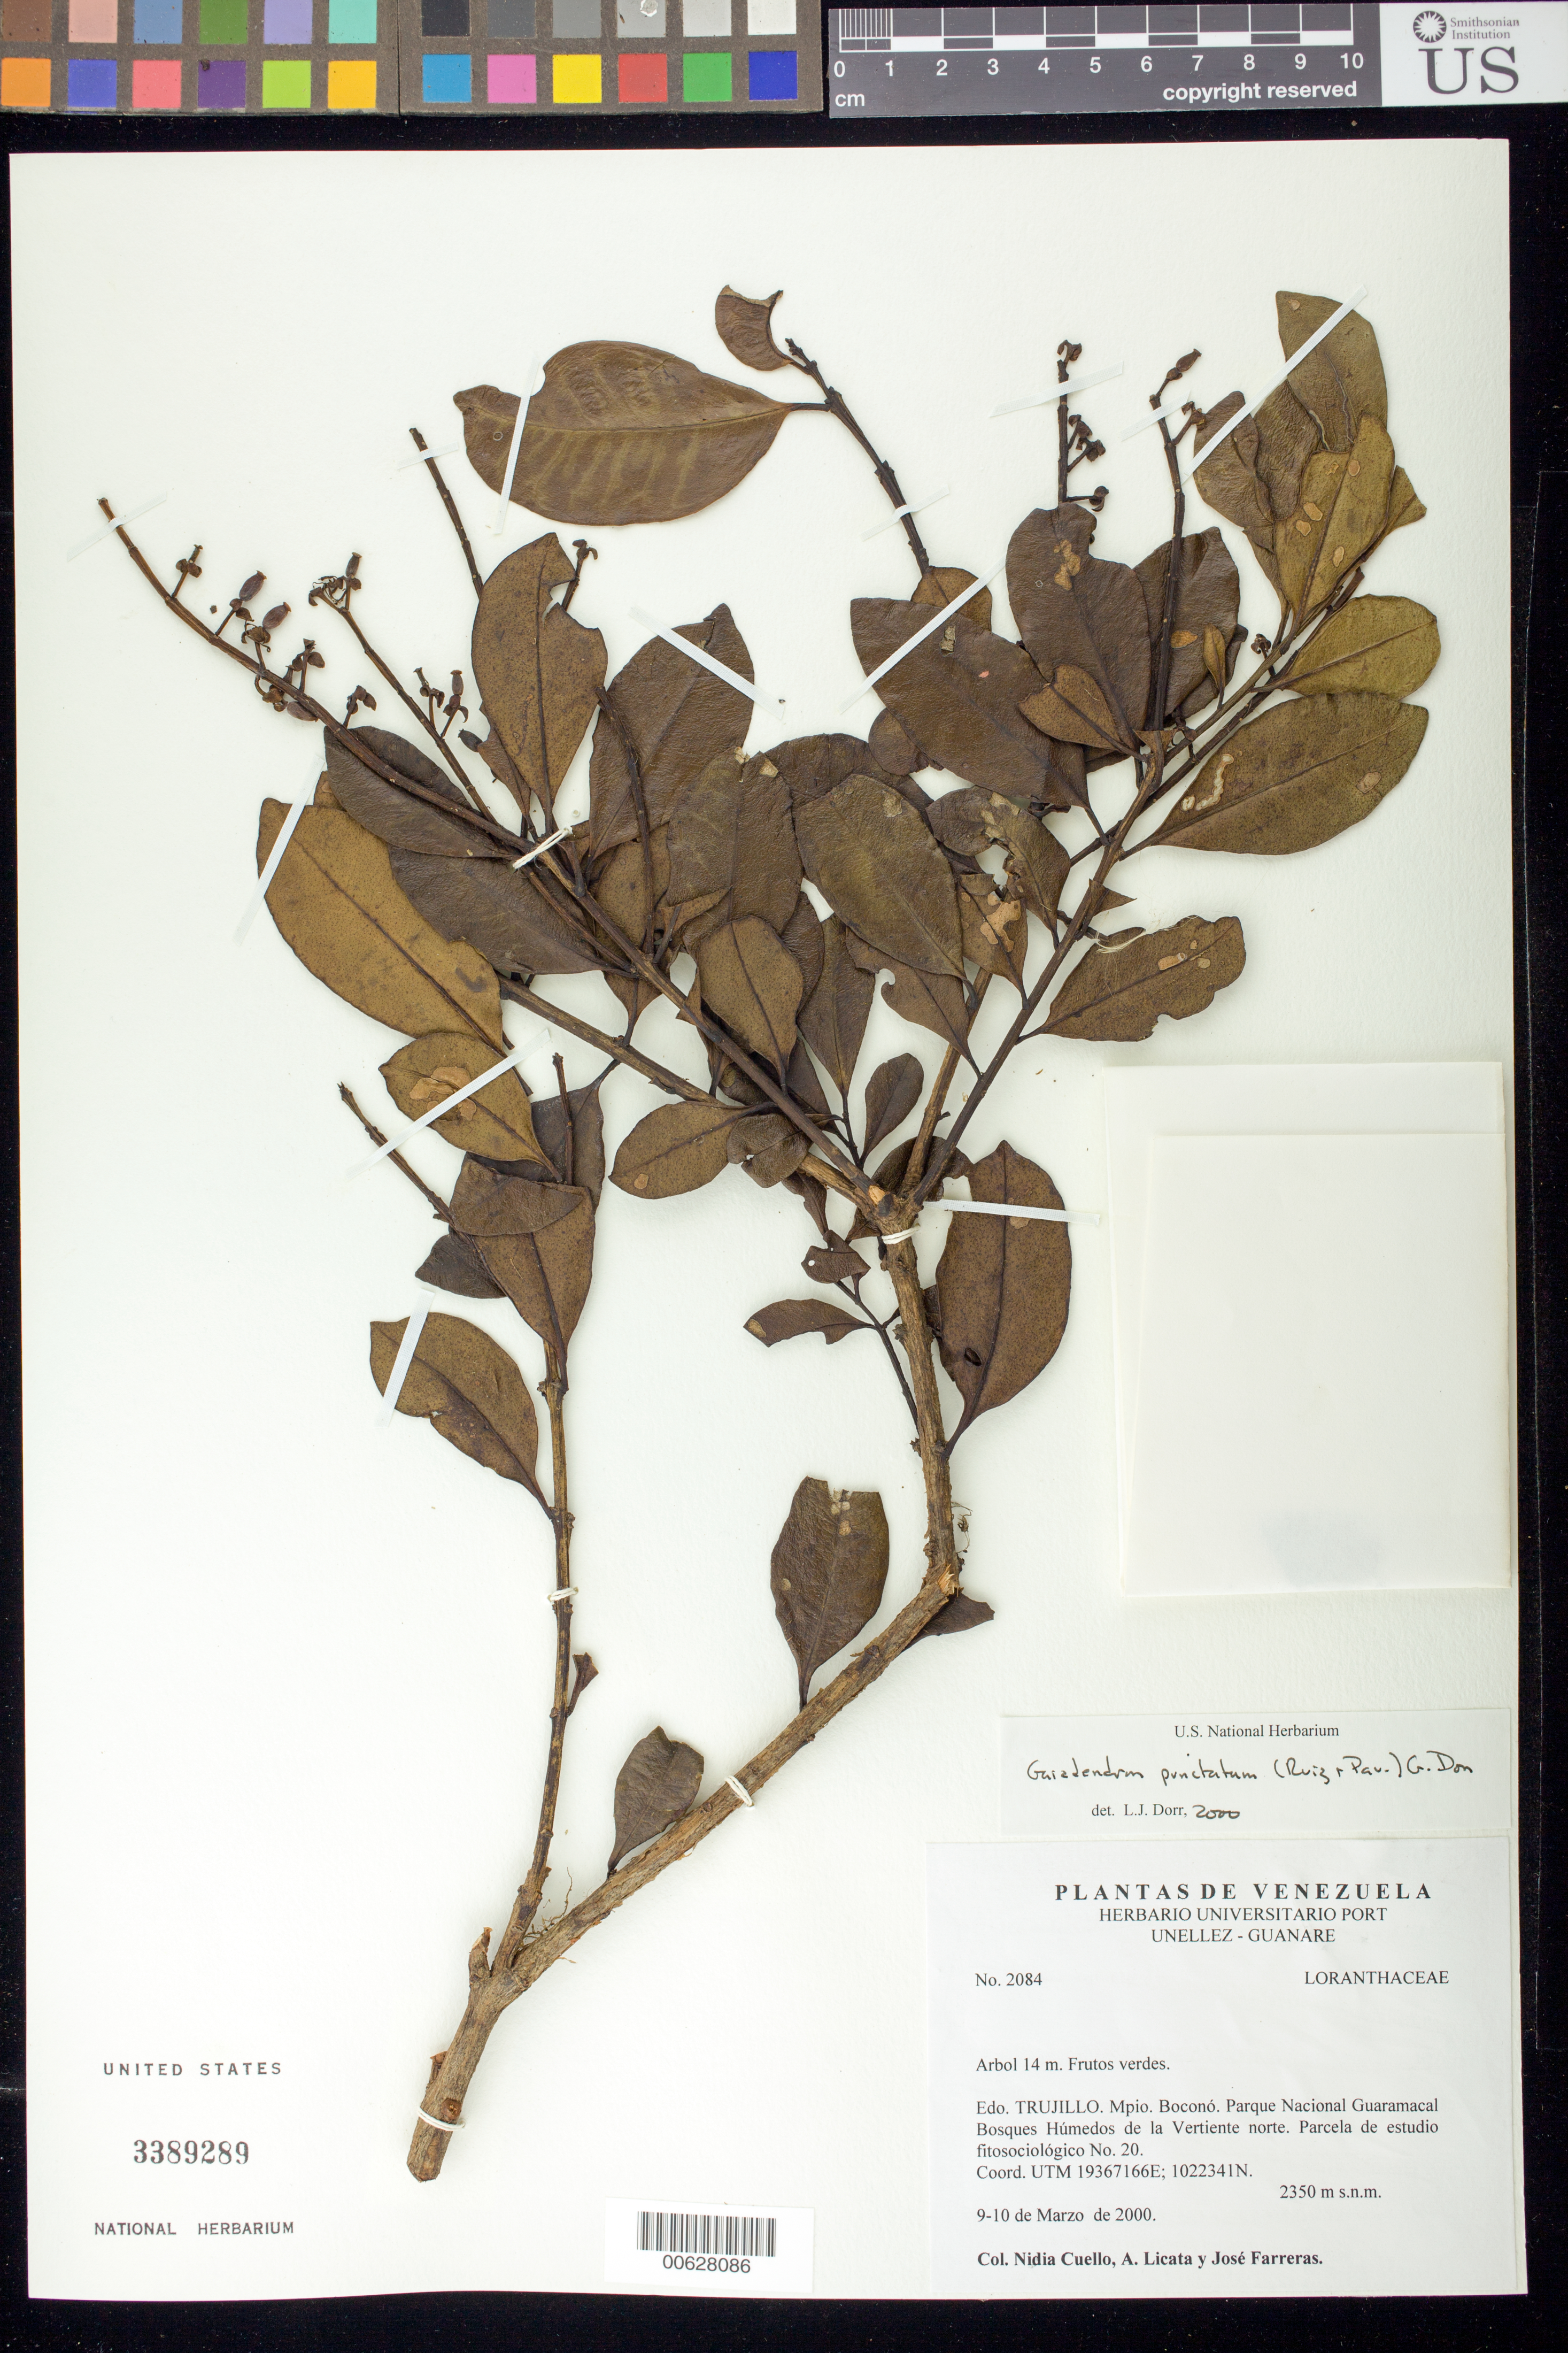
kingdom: Plantae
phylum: Tracheophyta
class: Magnoliopsida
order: Santalales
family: Loranthaceae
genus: Gaiadendron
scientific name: Gaiadendron punctatum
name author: (Ruiz & Pav.) G. Don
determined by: Dorr, L. J., (BOT), Smithsonian Institution - National Museum of Natural History (UNITED STATES)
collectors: N. L. Cuello, A. Licata & J. Farreras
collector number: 2084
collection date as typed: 09 Mar 2000 to 10 Mar 2000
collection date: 2000-03-09/2000-03-10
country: Venezuela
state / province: Trujillo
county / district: Boconó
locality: Parque Nacional Guaramacal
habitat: Bosque Húmedos de la vertiente norte.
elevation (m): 2350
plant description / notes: PORT, US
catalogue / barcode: US 3389289